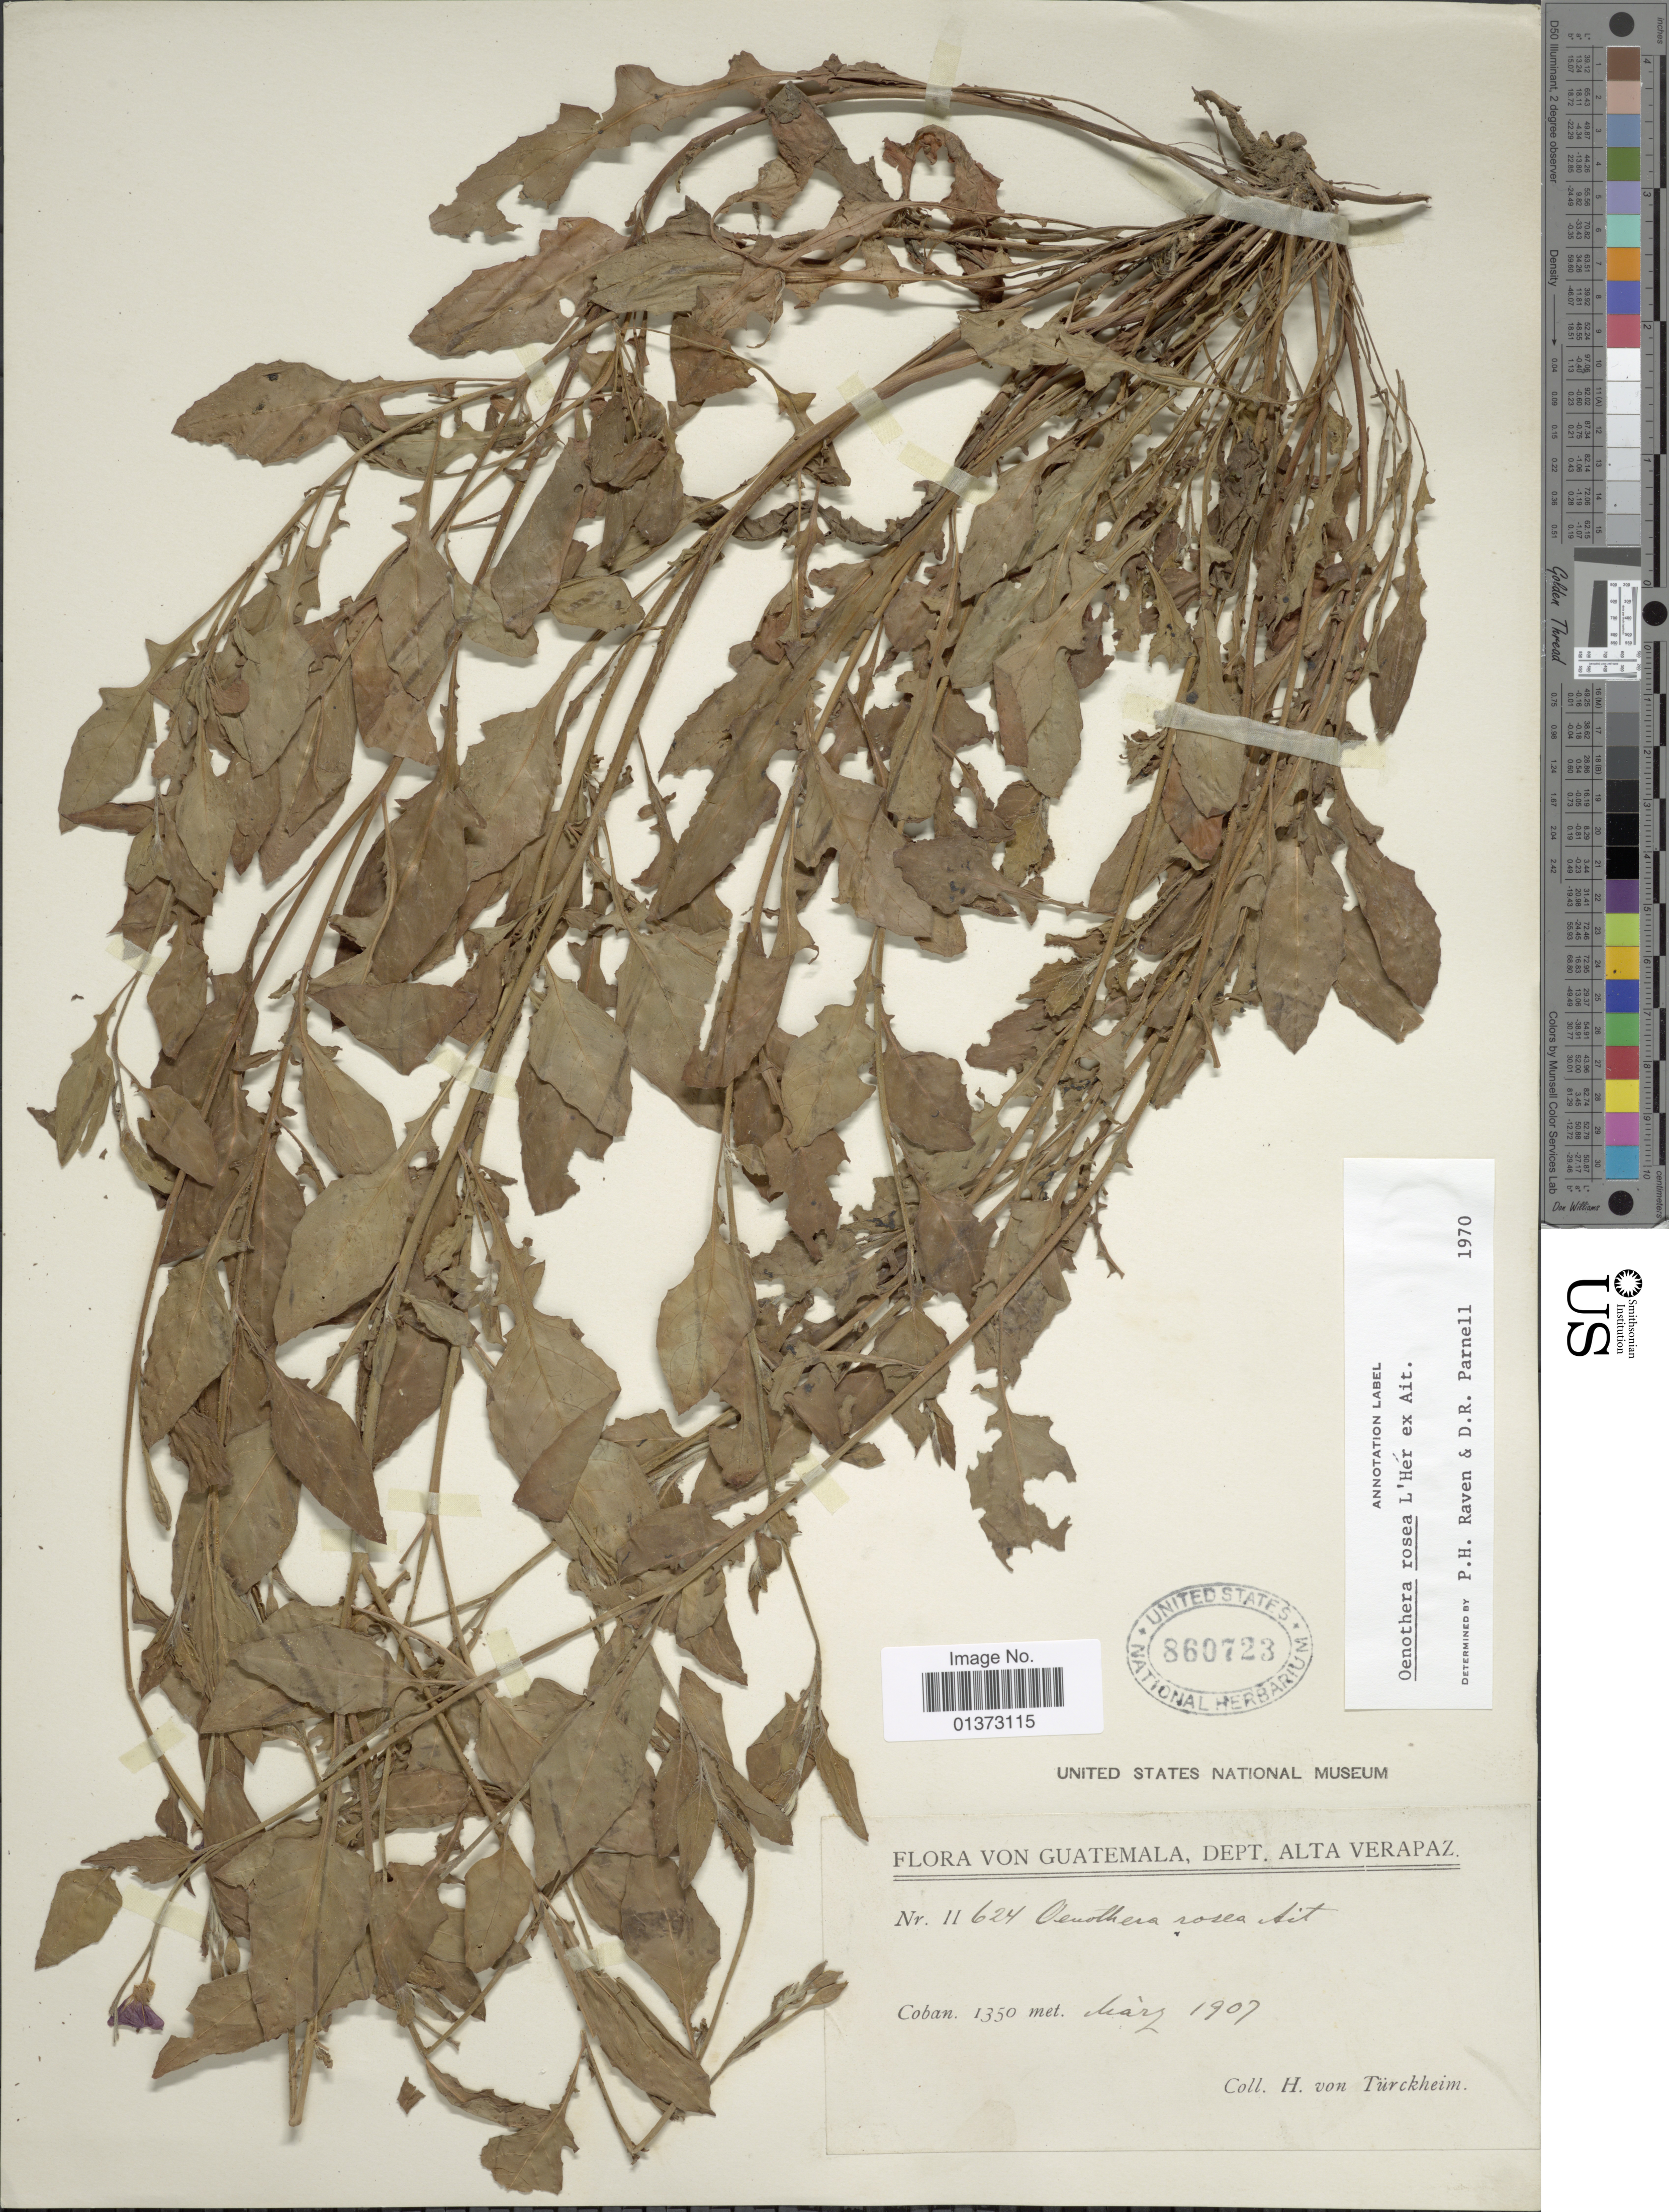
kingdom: Plantae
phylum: Tracheophyta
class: Magnoliopsida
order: Myrtales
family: Onagraceae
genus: Oenothera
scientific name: Oenothera rosea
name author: L'Hér. ex Aiton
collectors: H. von Türckheim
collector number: II 624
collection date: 1907-03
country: Guatemala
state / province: Alta Verapaz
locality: Coban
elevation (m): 1350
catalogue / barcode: US 860723